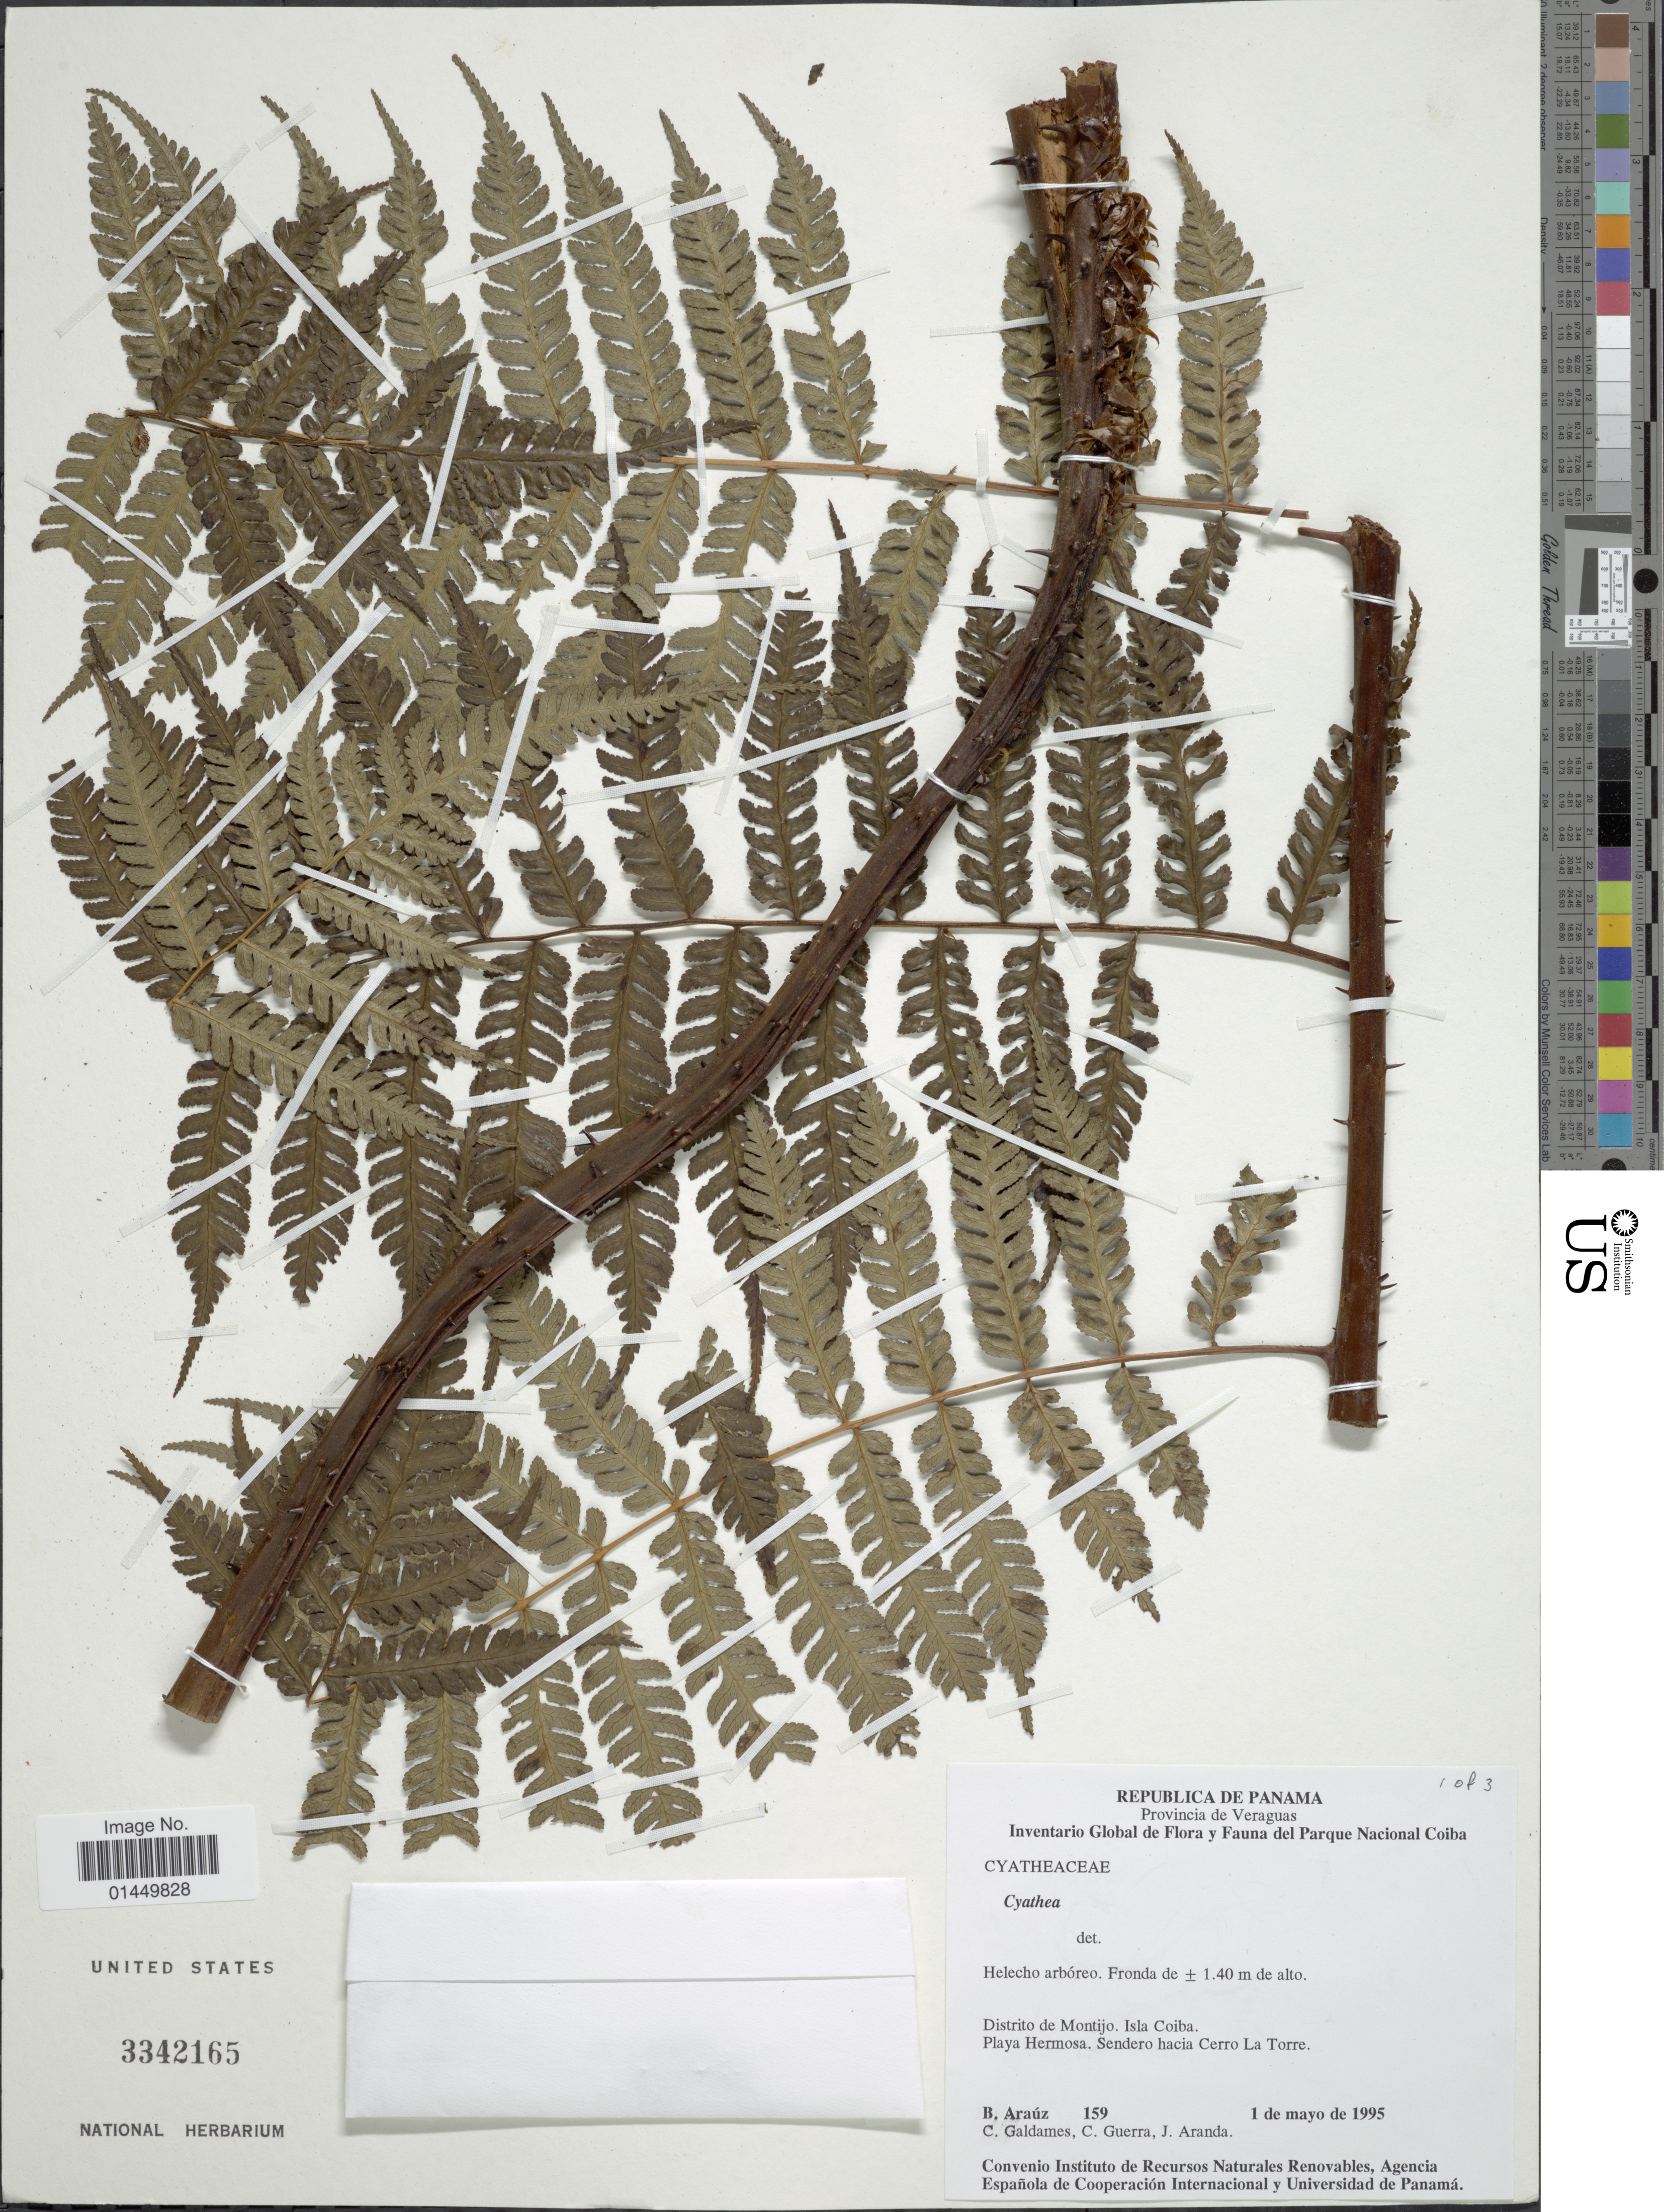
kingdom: Plantae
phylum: Tracheophyta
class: Polypodiopsida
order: Cyatheales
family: Cyatheaceae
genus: Cyathea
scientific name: Cyathea sp.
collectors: B. Araúz, C. Galdames, C. Guerra & J. Aranda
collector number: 159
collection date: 1995-05-01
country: Panama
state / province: Veraguas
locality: Provincia de Veraguas, Distrito de Montijo, Isla Coiba, Playa Hermosa, Sendero hacia Cerro La Torre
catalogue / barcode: US 3342165